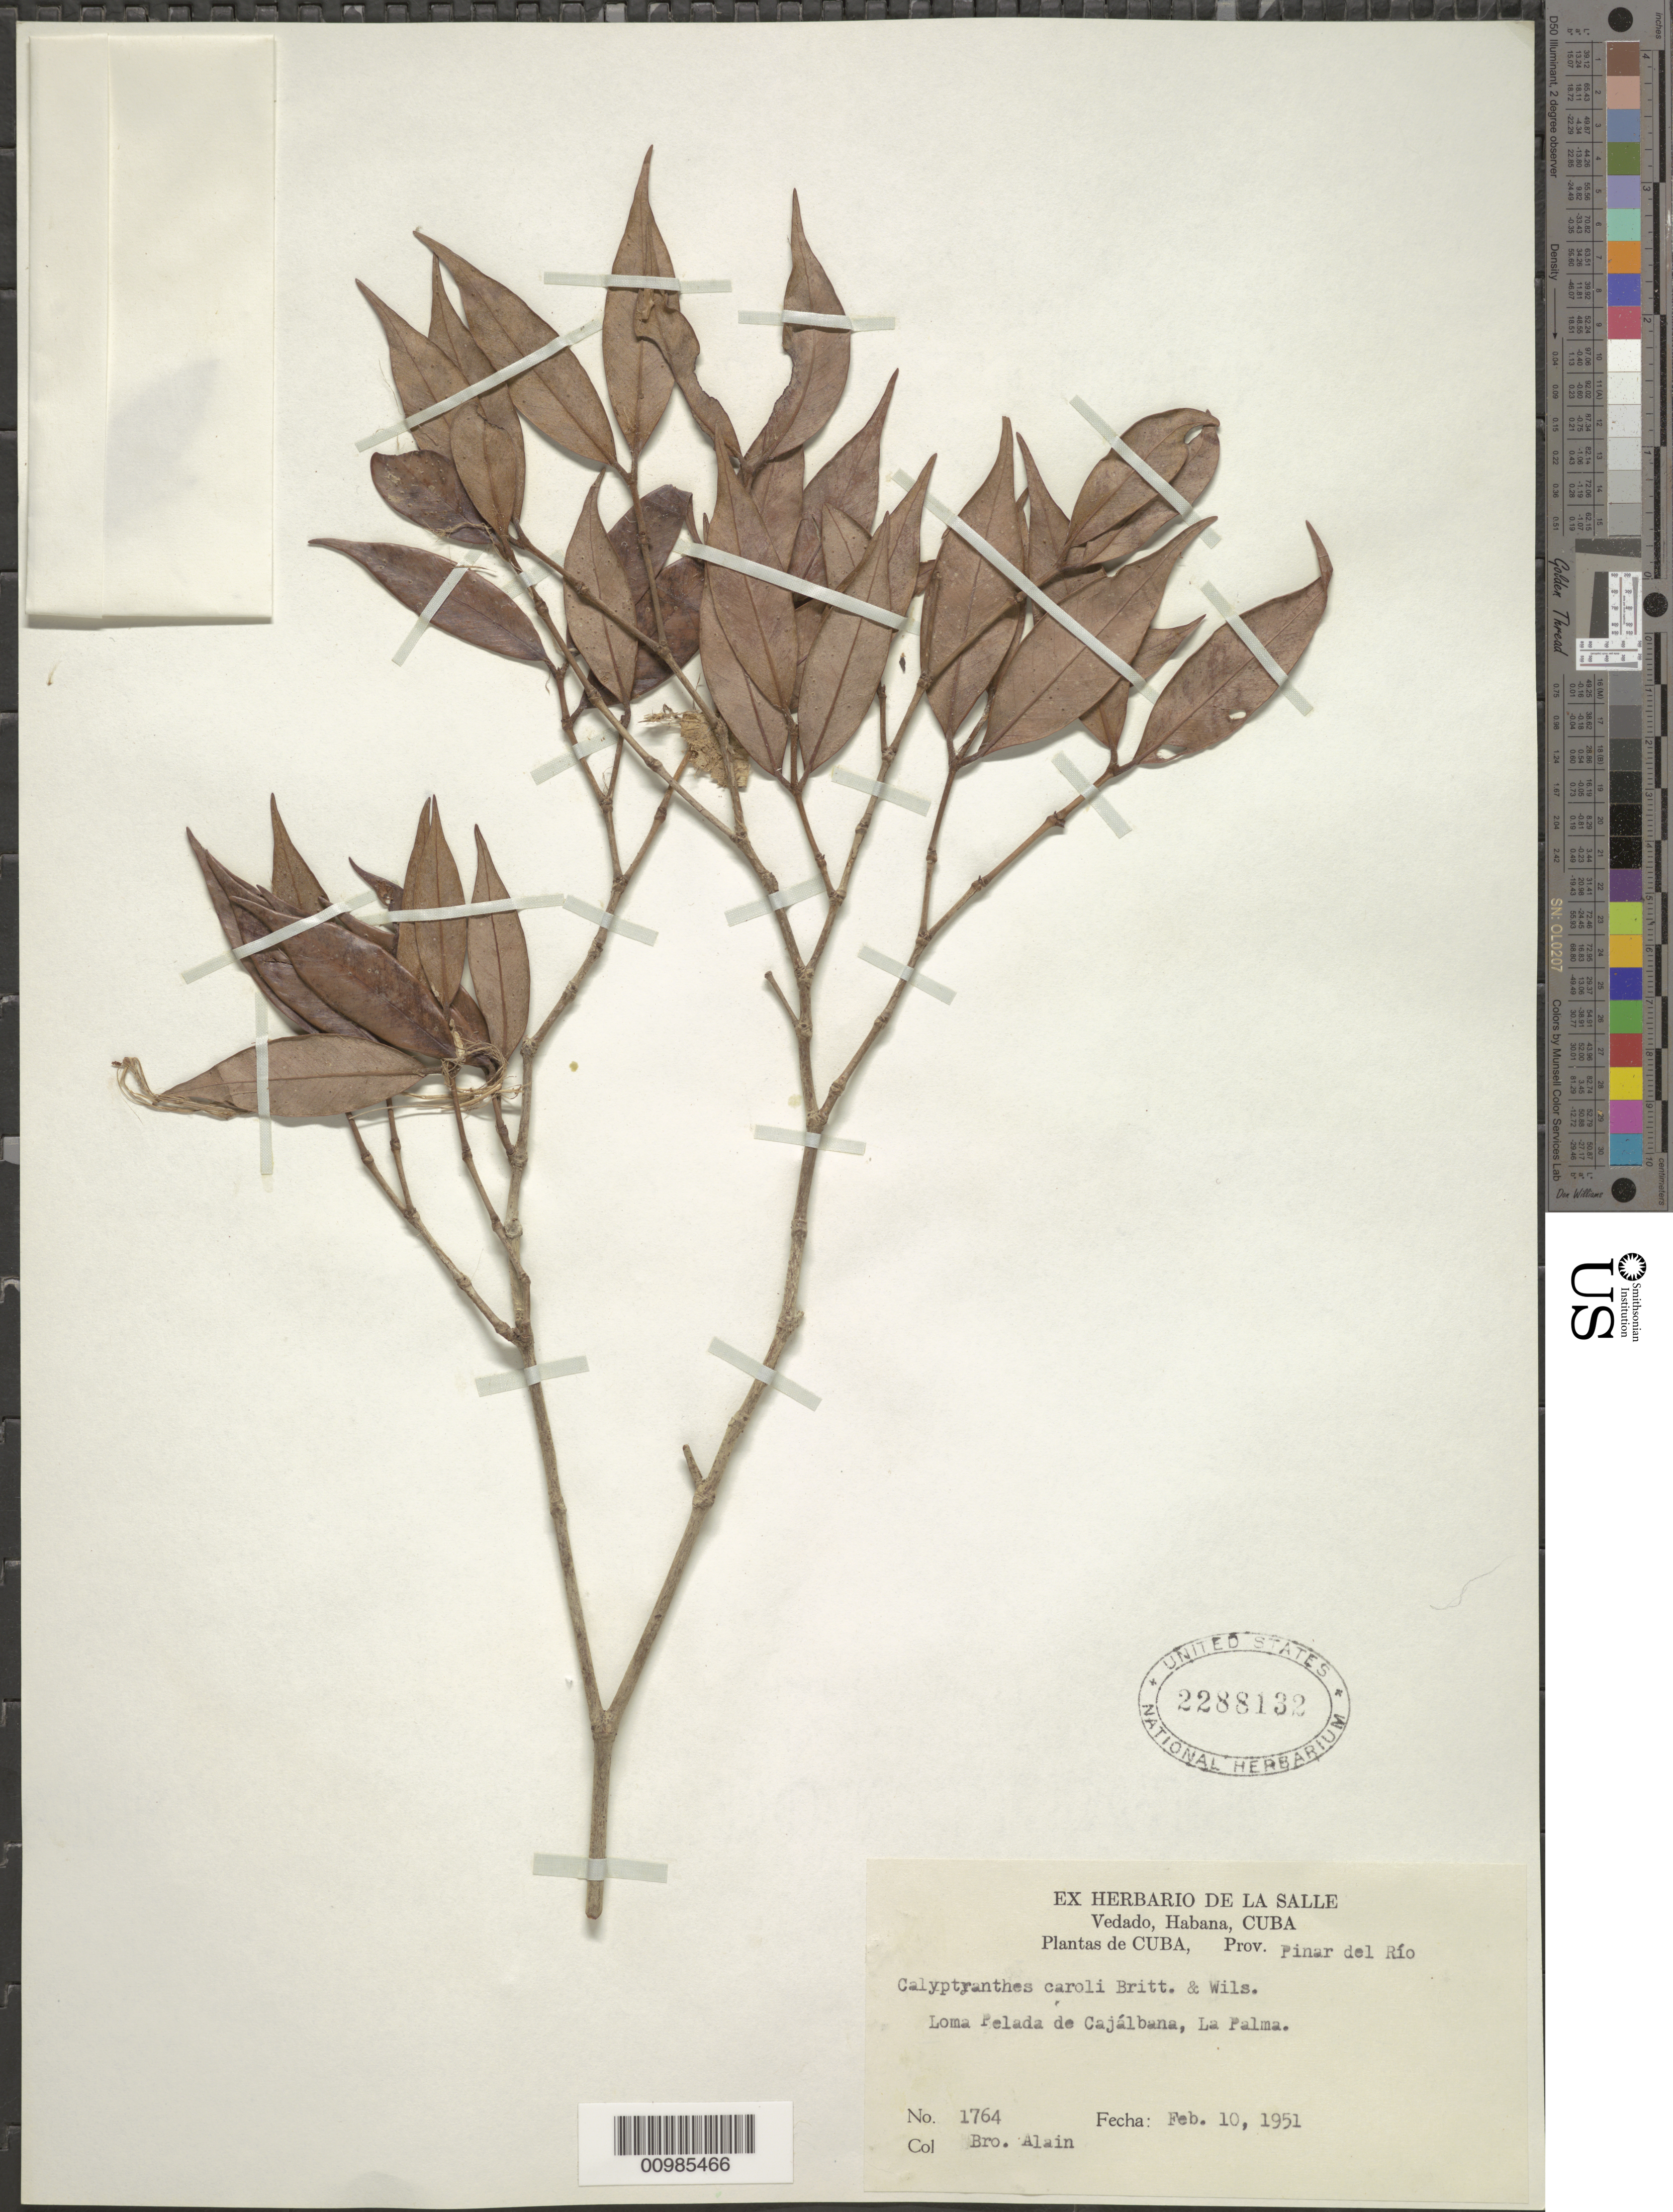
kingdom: Plantae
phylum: Tracheophyta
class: Magnoliopsida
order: Myrtales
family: Myrtaceae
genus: Myrcia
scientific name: Myrcia caroli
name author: (Britton & P. Wilson) Z. Acosta & K. Samra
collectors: A. H. Liogier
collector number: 1794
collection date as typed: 10 Feb 1951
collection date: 1951-02-10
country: Cuba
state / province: Pinar del Rio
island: Cuba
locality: Loma Pelada de Cajalbana, La Palma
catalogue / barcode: US 2288132